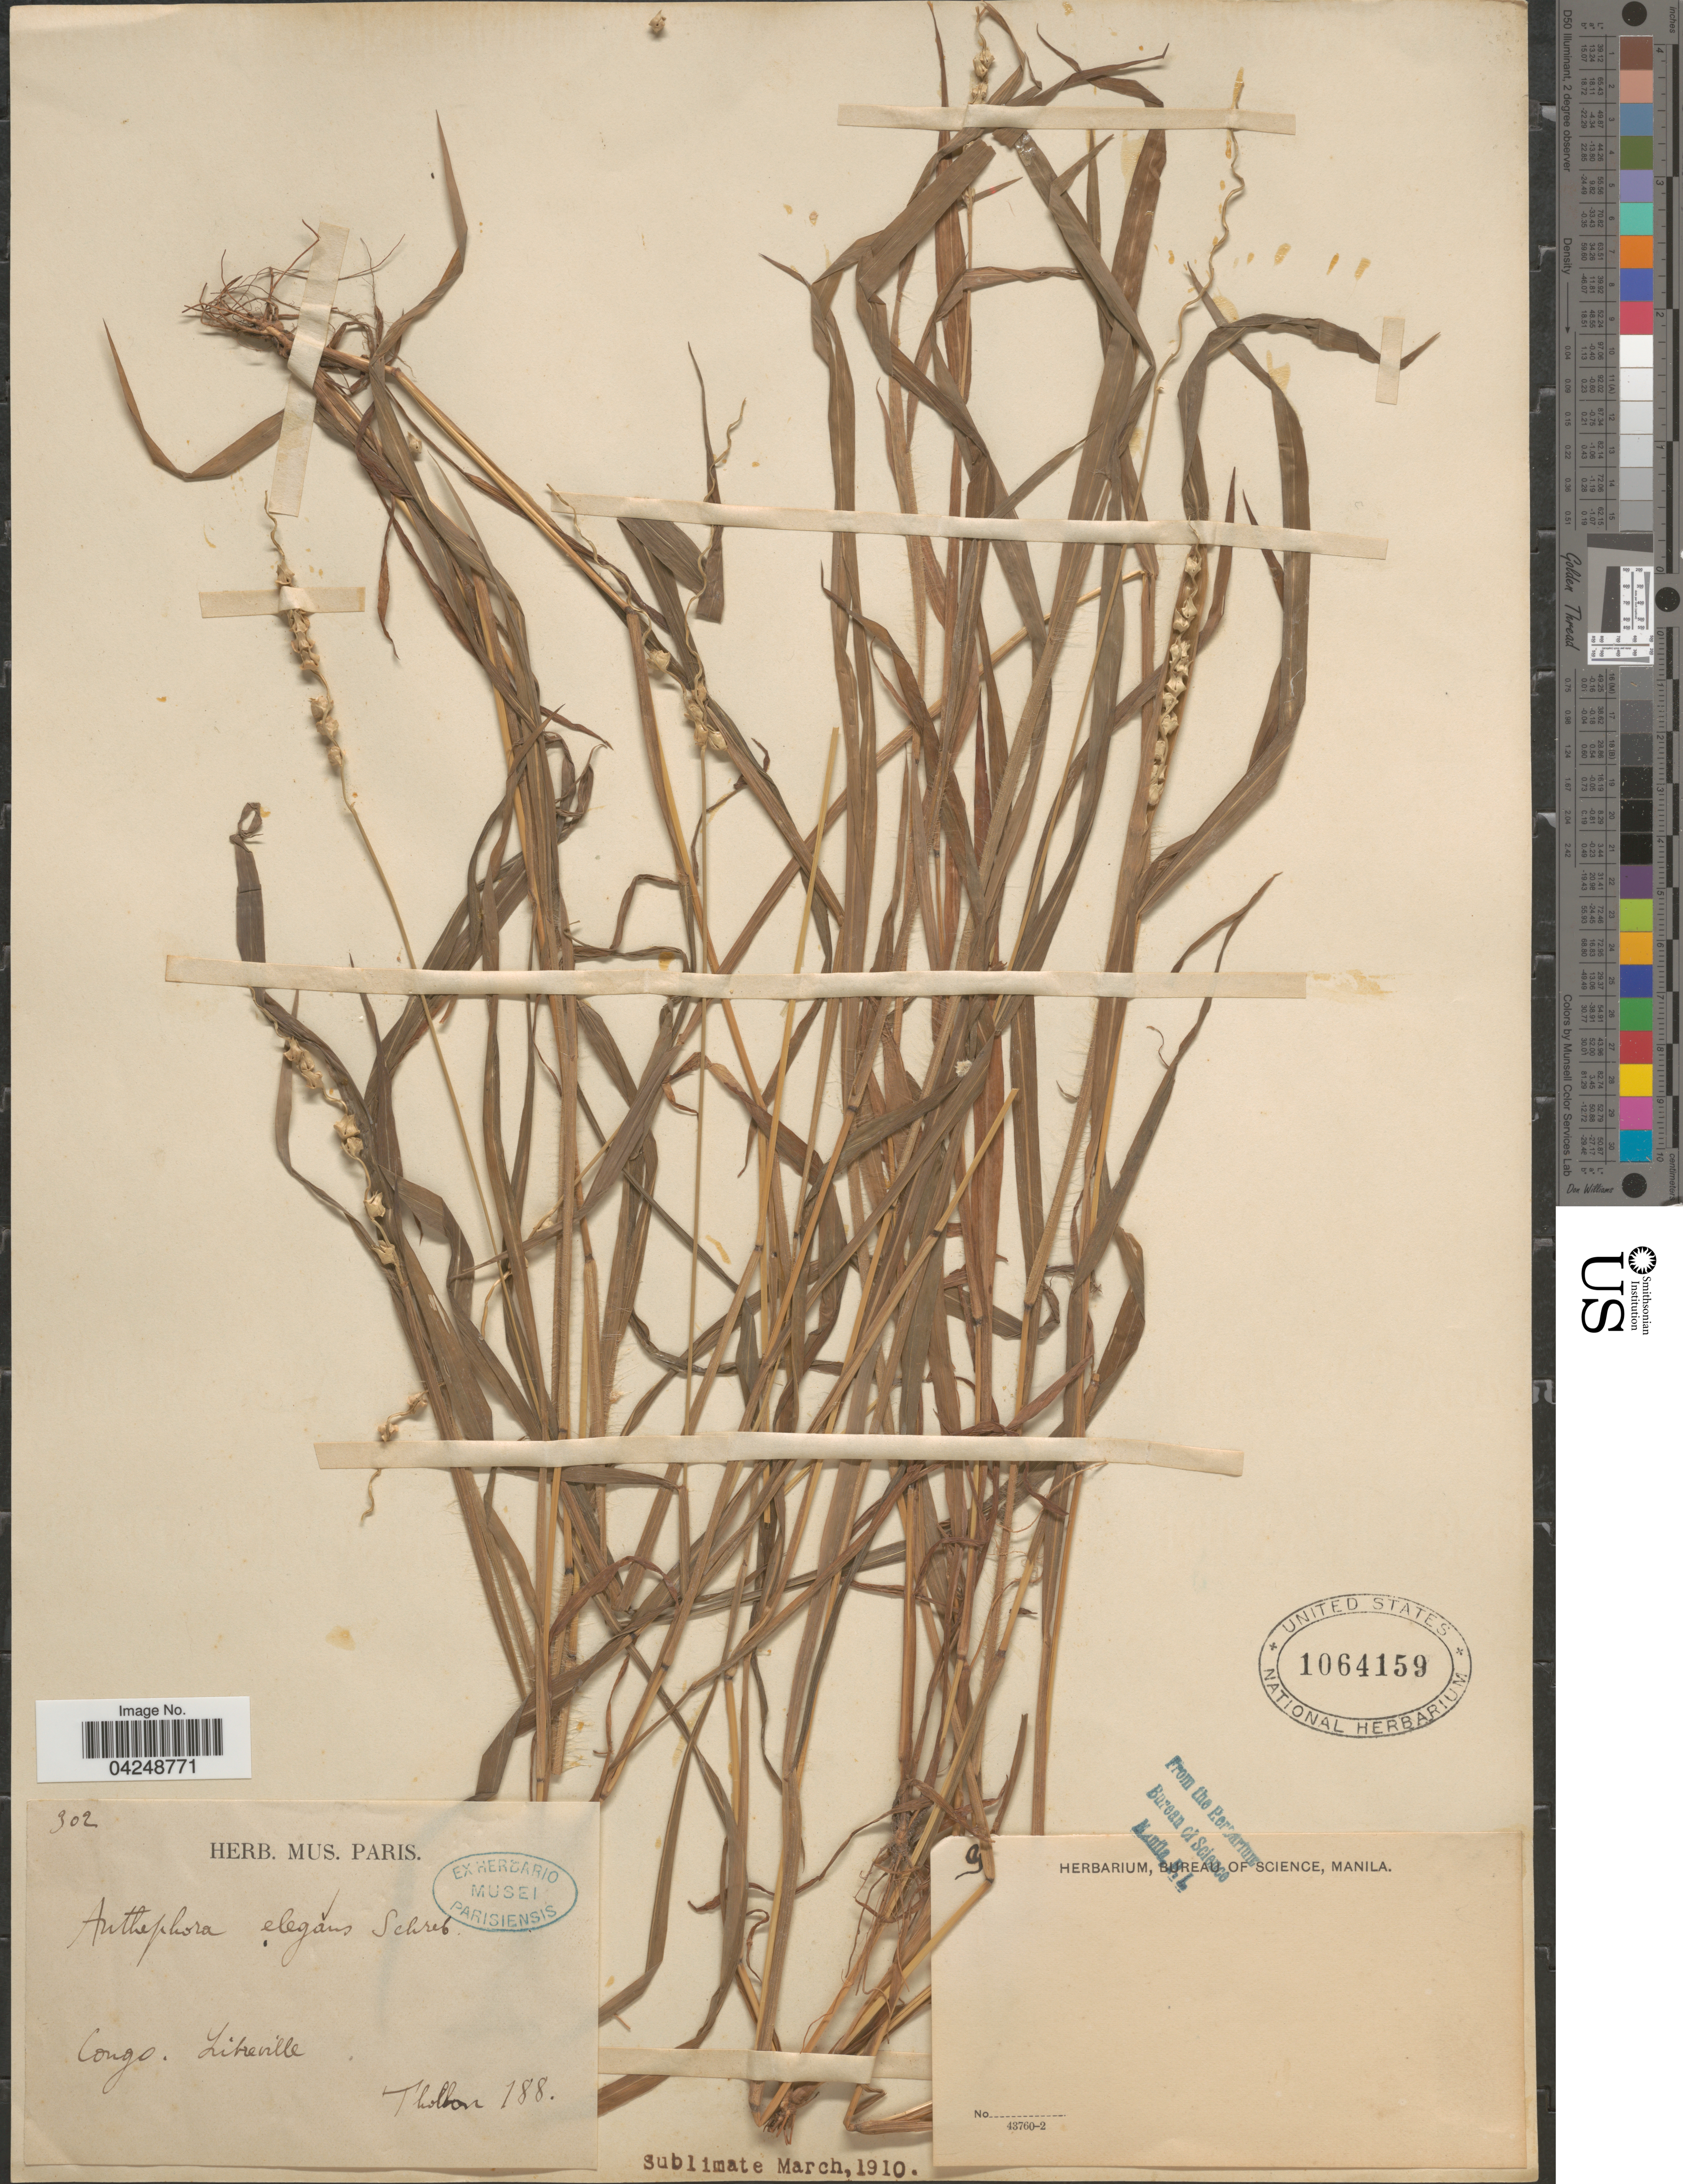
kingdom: Plantae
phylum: Tracheophyta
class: Liliopsida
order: Poales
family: Poaceae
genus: Anthephora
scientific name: Anthephora cristata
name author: (Döll) De Wild. & Durand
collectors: Thollon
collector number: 188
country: Gabon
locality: Congo. Libreville.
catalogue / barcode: US 1064159